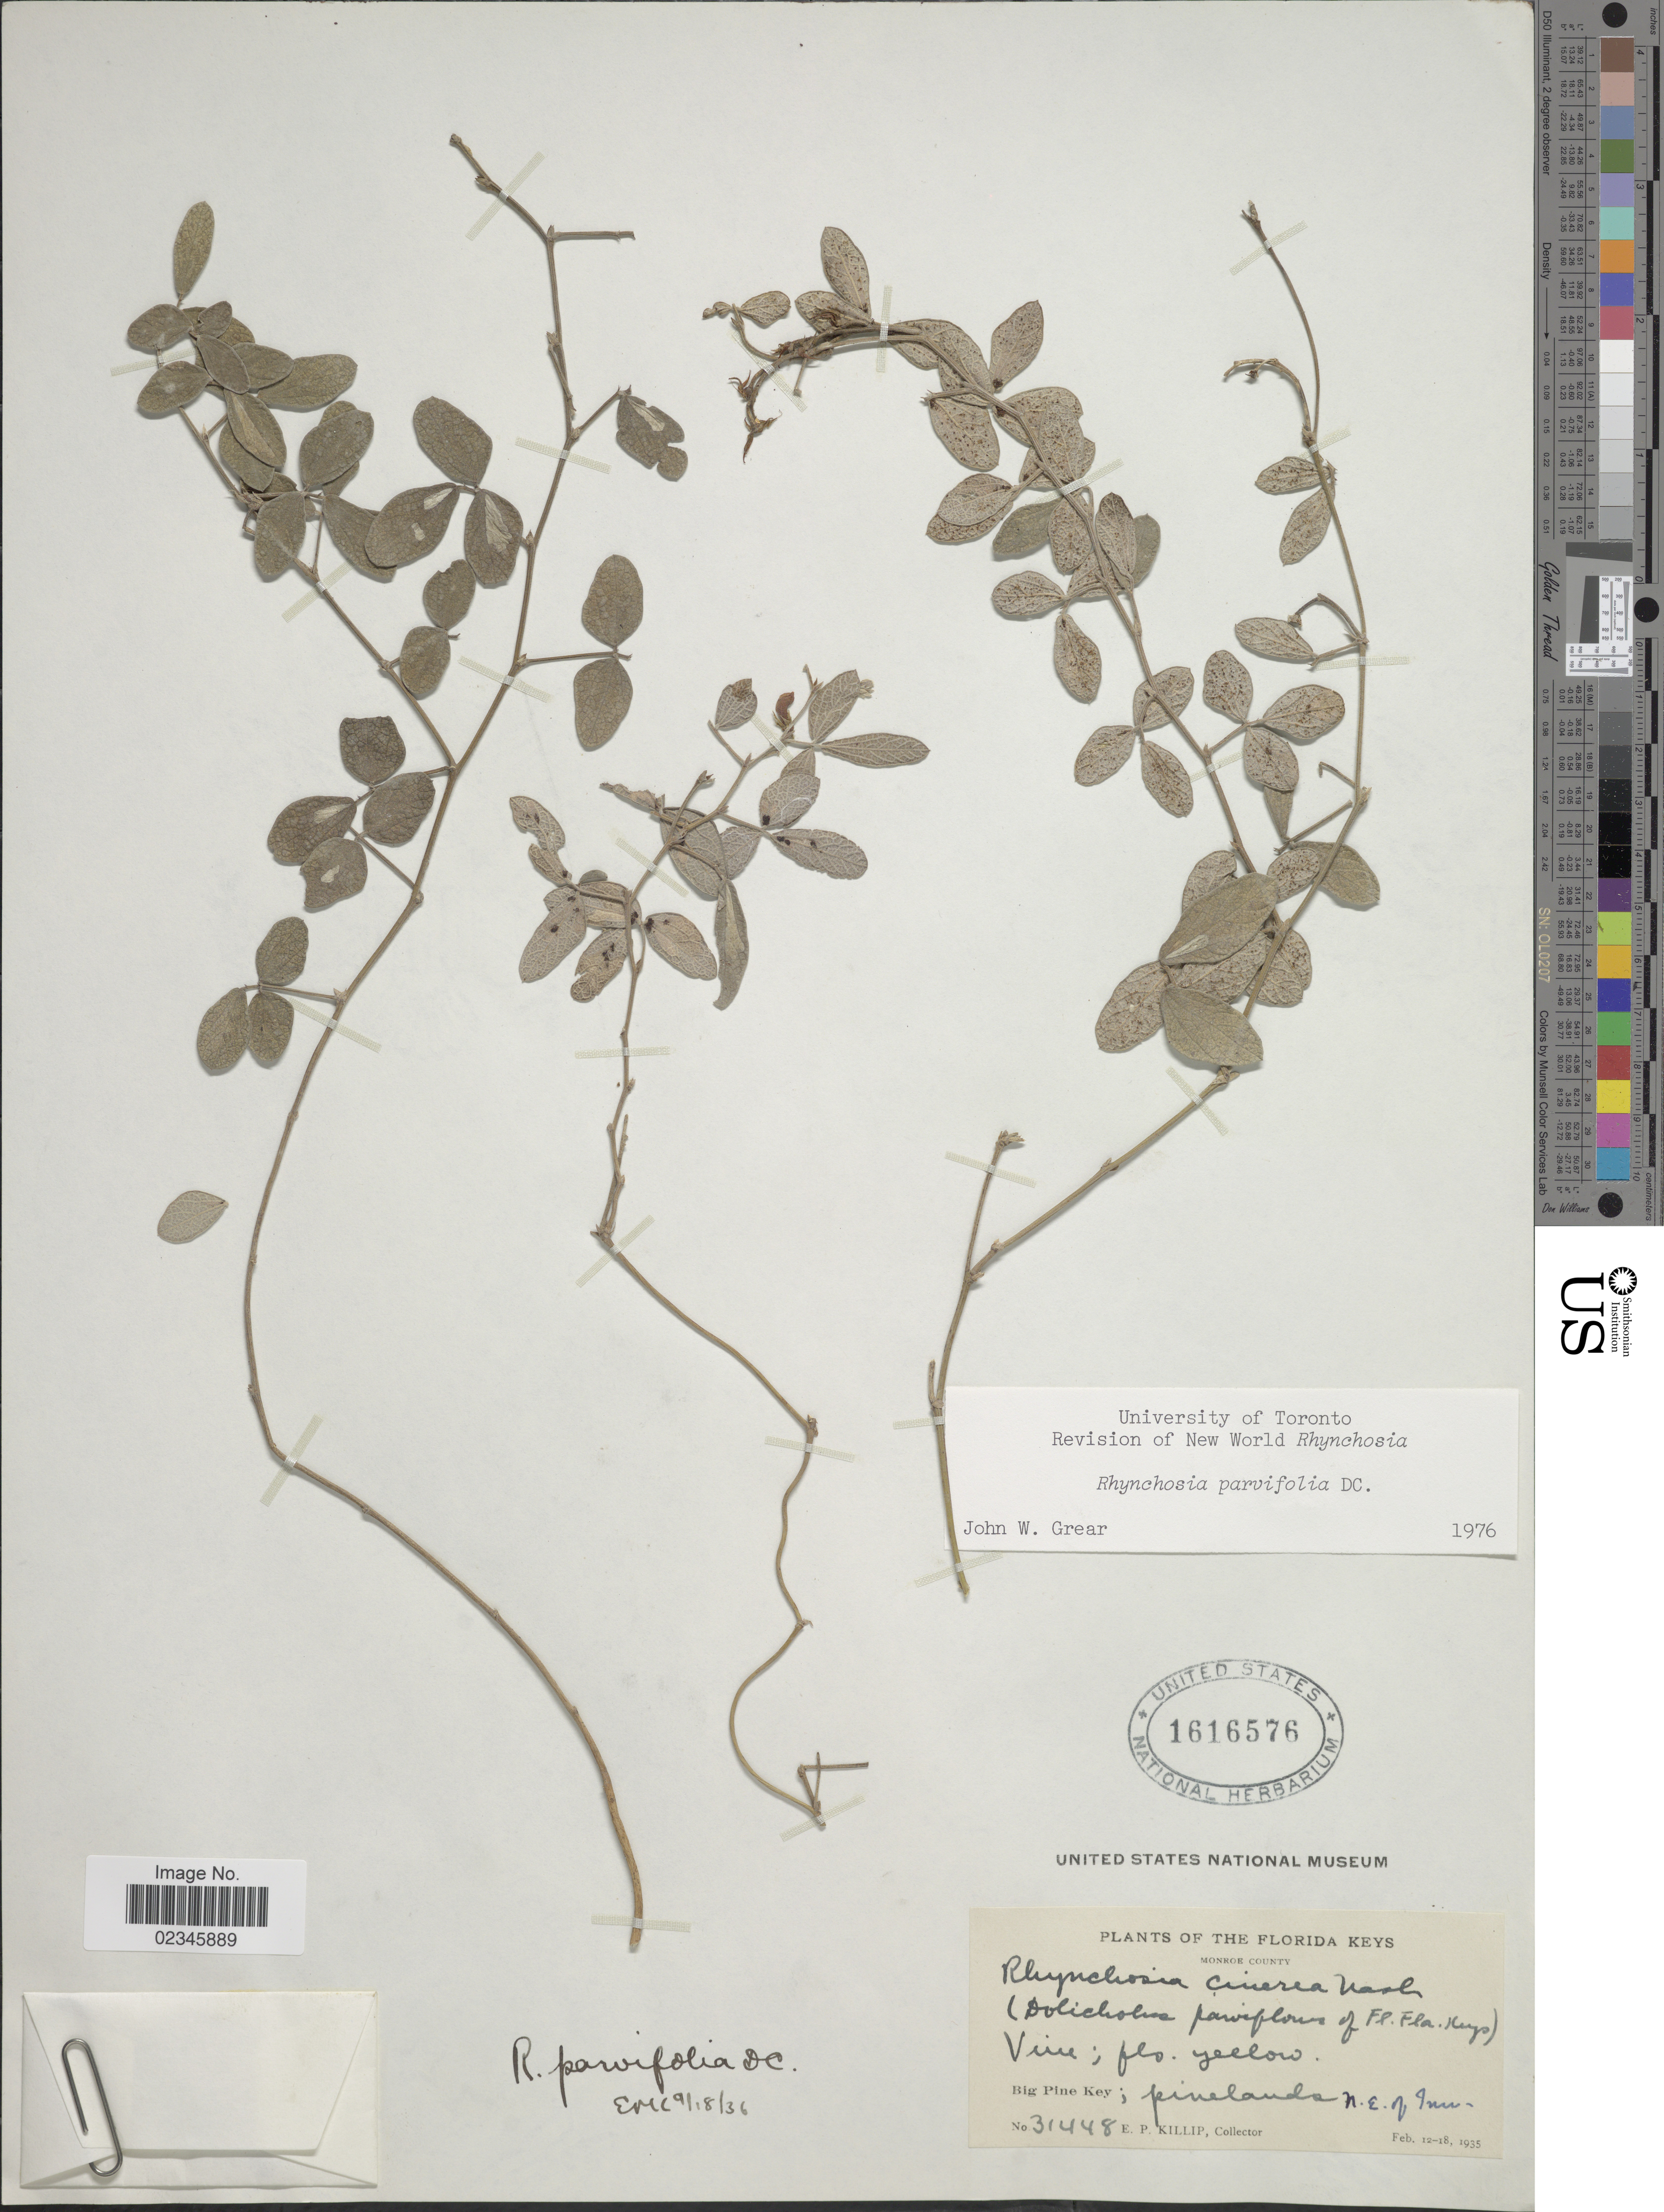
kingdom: Plantae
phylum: Tracheophyta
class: Magnoliopsida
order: Fabales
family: Fabaceae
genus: Rhynchosia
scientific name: Rhynchosia parvifolia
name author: DC.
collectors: E. P. Killip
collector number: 31448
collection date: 1935-02-12/1935-02-18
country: United States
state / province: Florida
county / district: Monroe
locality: Florida Keys Big Pine Key; pinelands N.E. of Inn.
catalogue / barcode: US 1616576